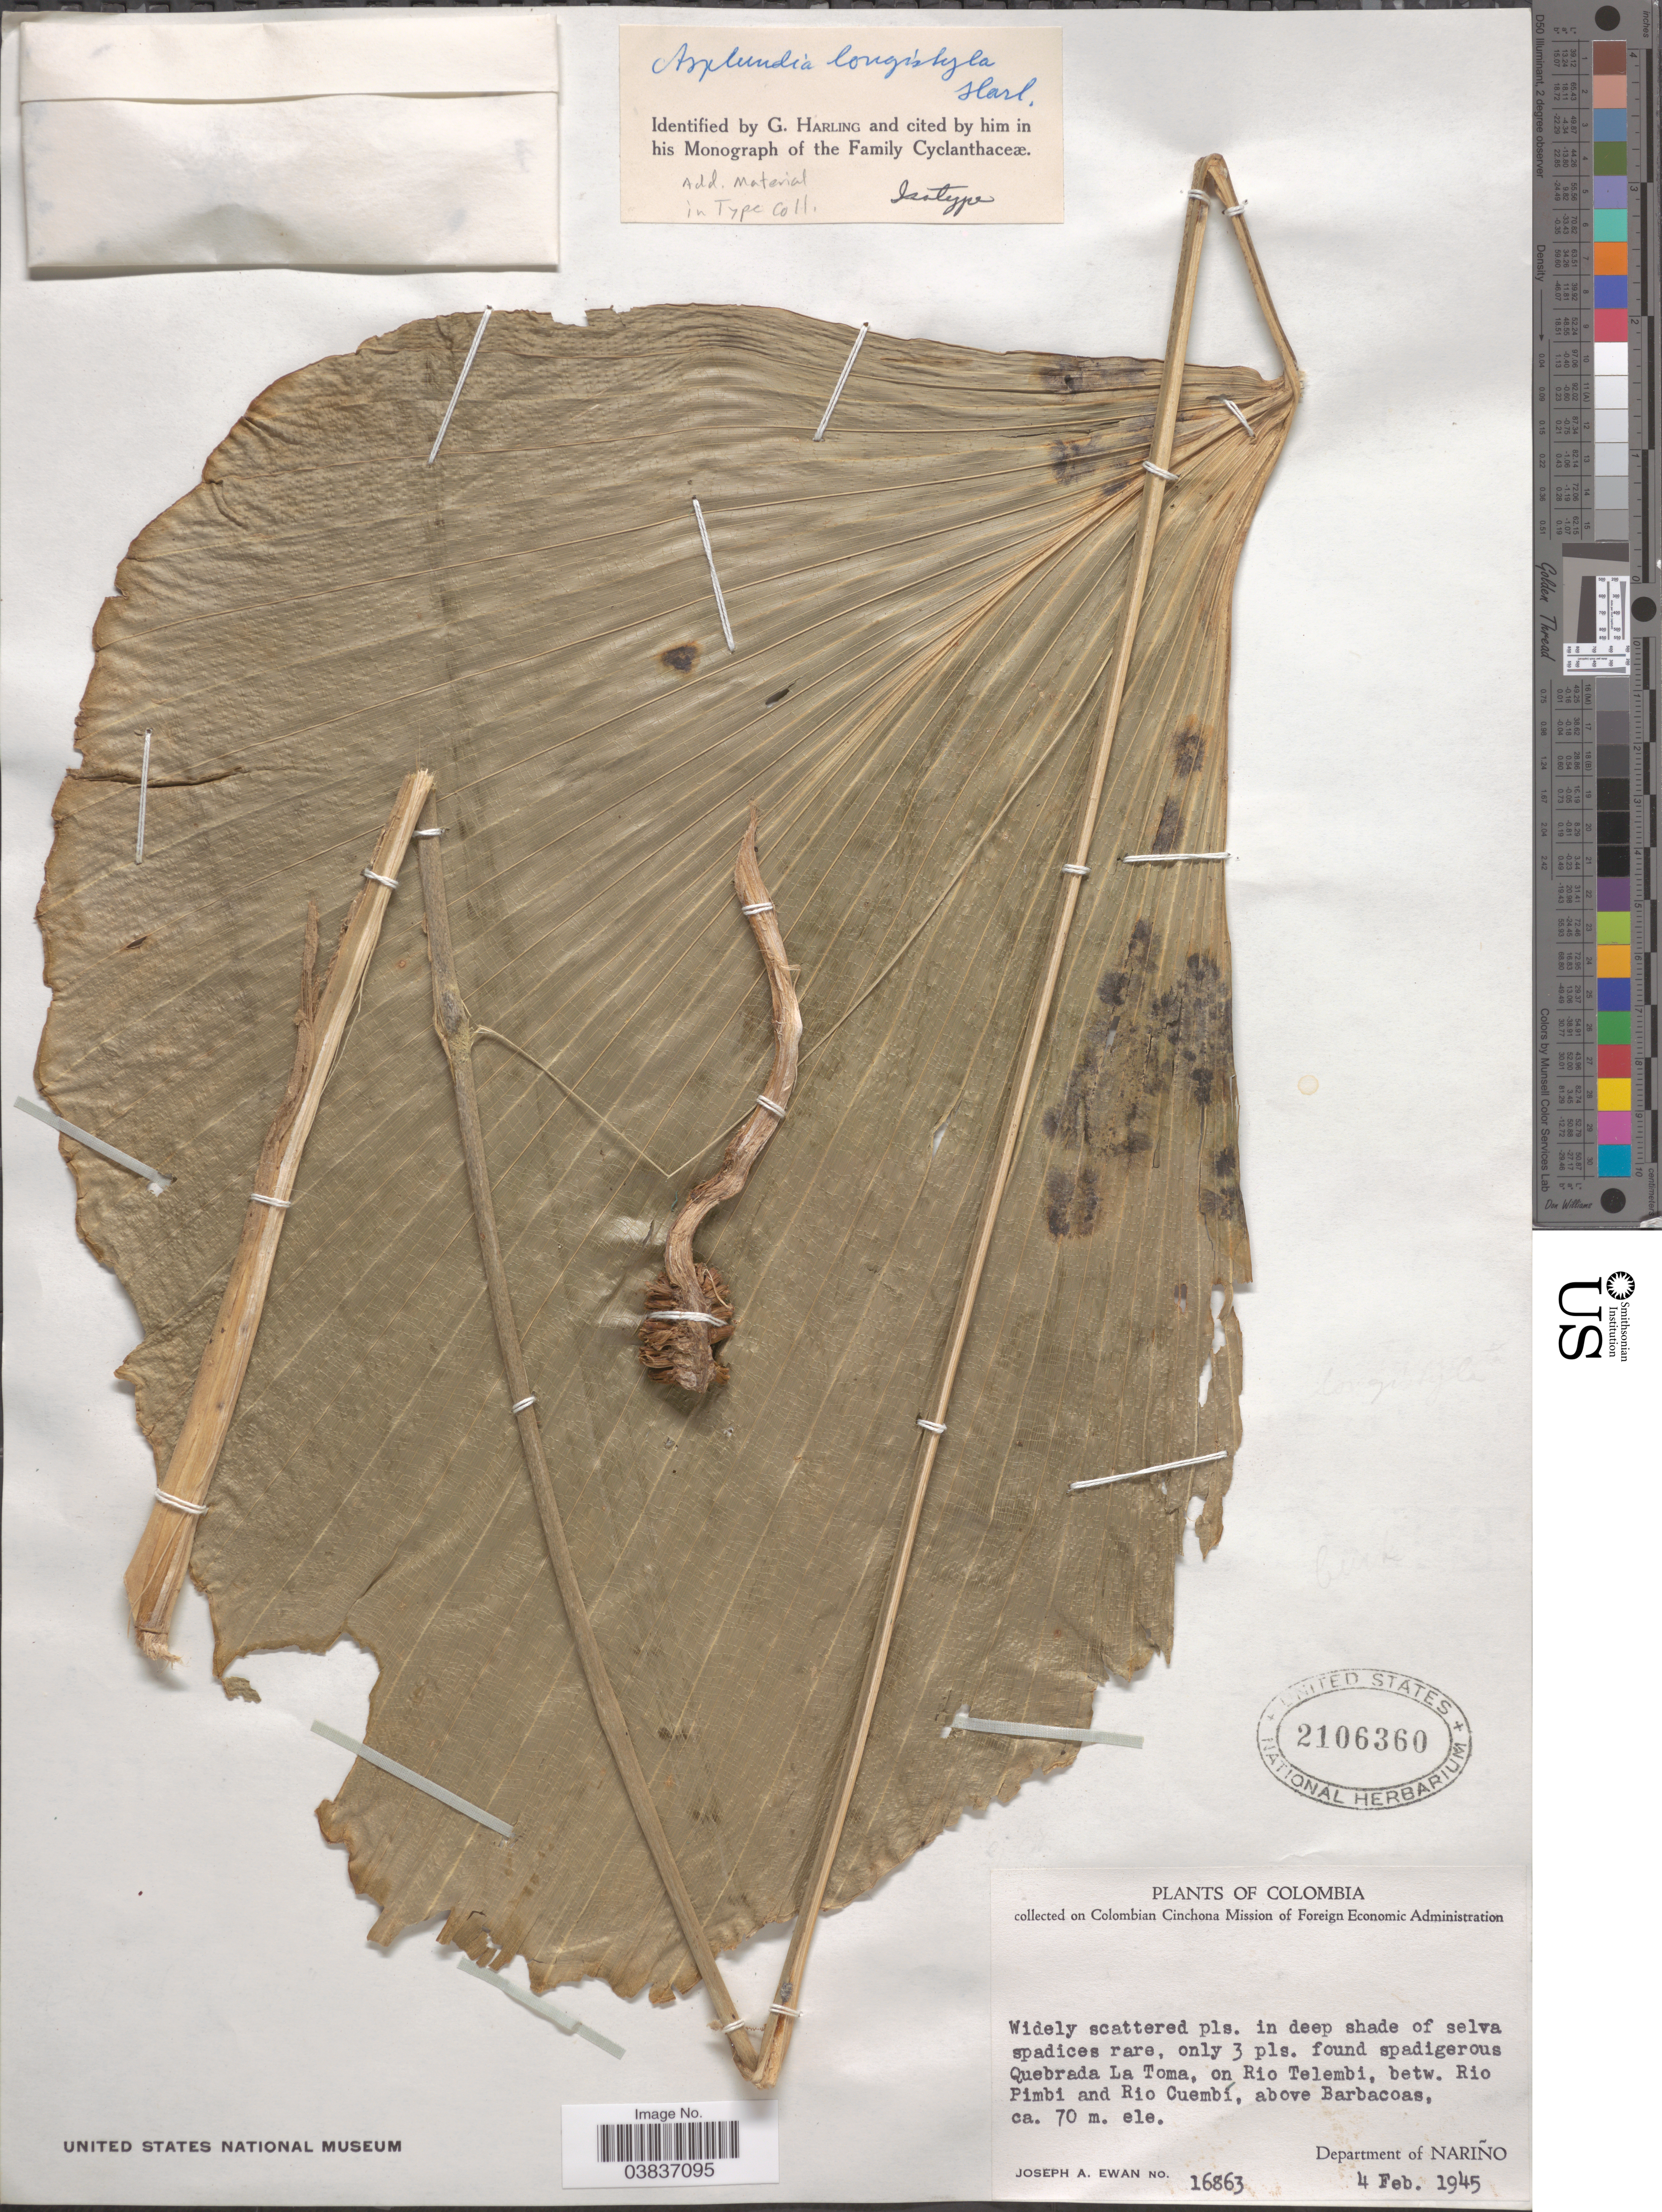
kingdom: Plantae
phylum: Tracheophyta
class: Liliopsida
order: Pandanales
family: Cyclanthaceae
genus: Asplundia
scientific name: Asplundia longistyla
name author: Harling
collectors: J. A. Ewan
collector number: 16863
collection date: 1945-02-04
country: Colombia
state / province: Nariño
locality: Quebrada La Toma, on Rio Telembi, betw. Rio Pimbi and Rio Cuembí, above Barbacoas, Department of Nariño.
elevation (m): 70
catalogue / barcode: US 2106360